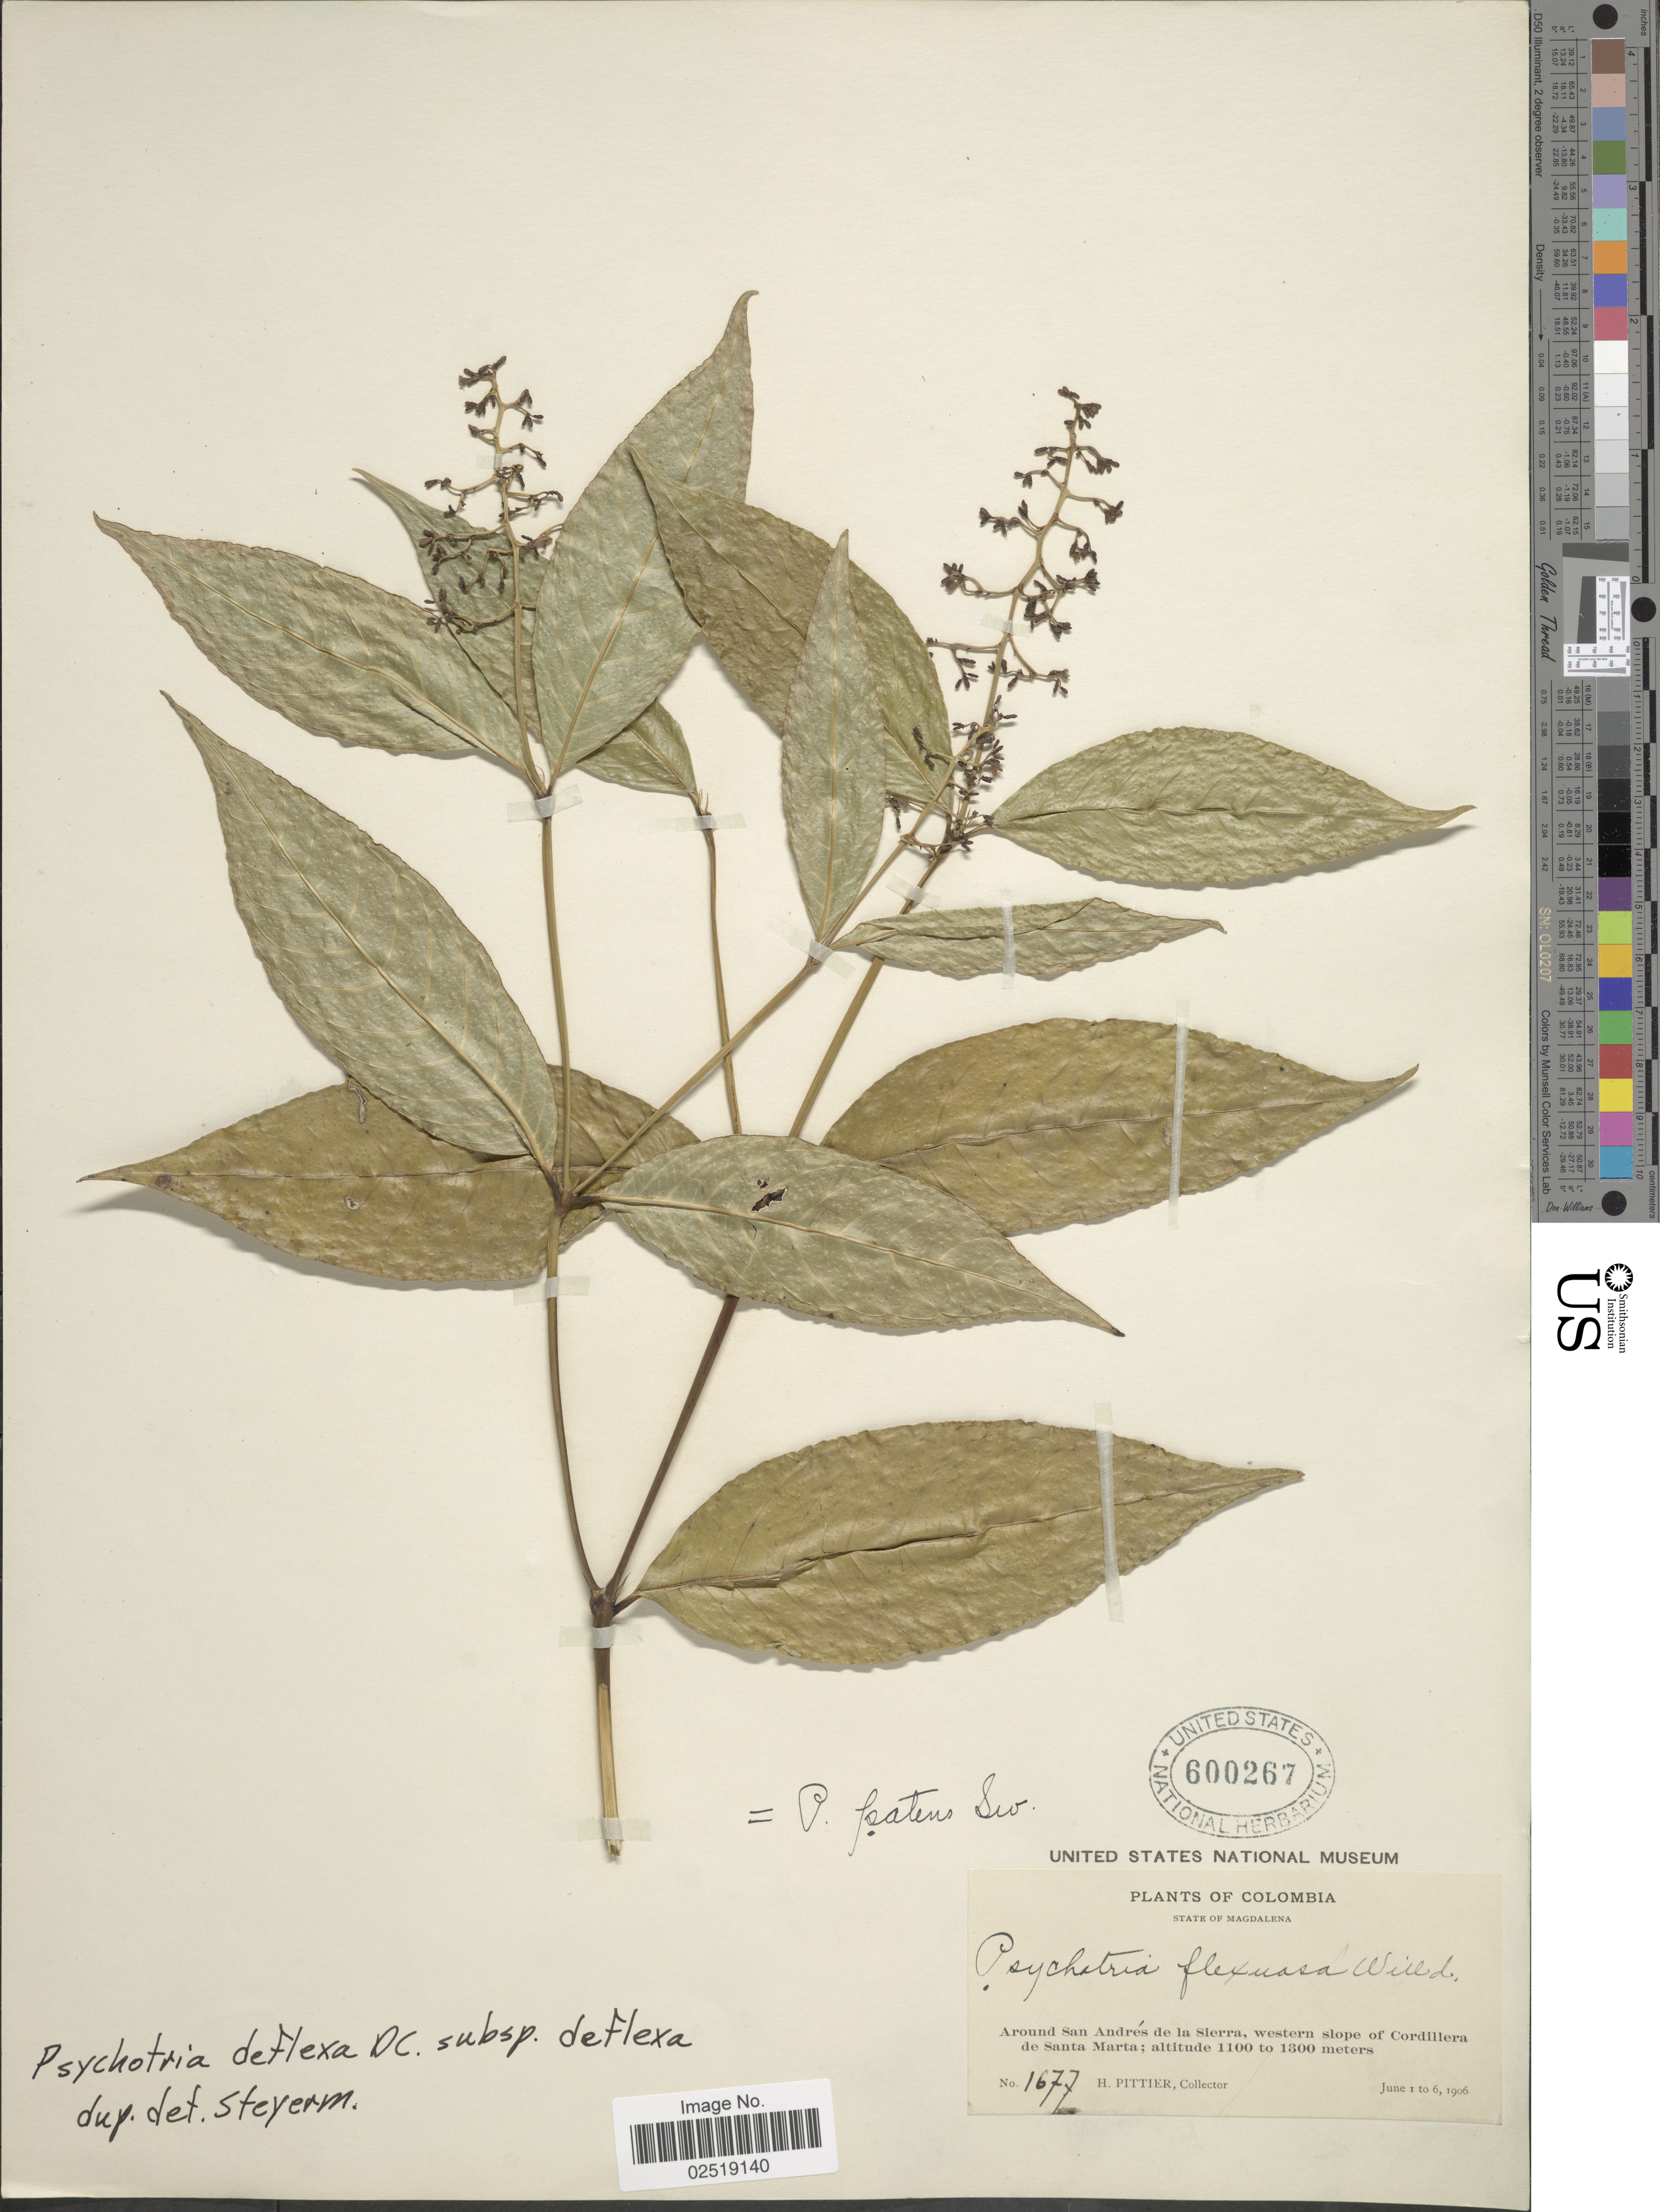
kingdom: Plantae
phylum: Tracheophyta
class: Magnoliopsida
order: Gentianales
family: Rubiaceae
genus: Psychotria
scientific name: Psychotria deflexa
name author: DC.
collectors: H. F. Pittier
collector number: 1677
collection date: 1906-06-01/1906-06-06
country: Colombia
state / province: Magdalena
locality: State of Magdalena. Around San Andres de la Sierra, western slope of Cordillera de Santa Marta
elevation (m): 1100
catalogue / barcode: US 600267